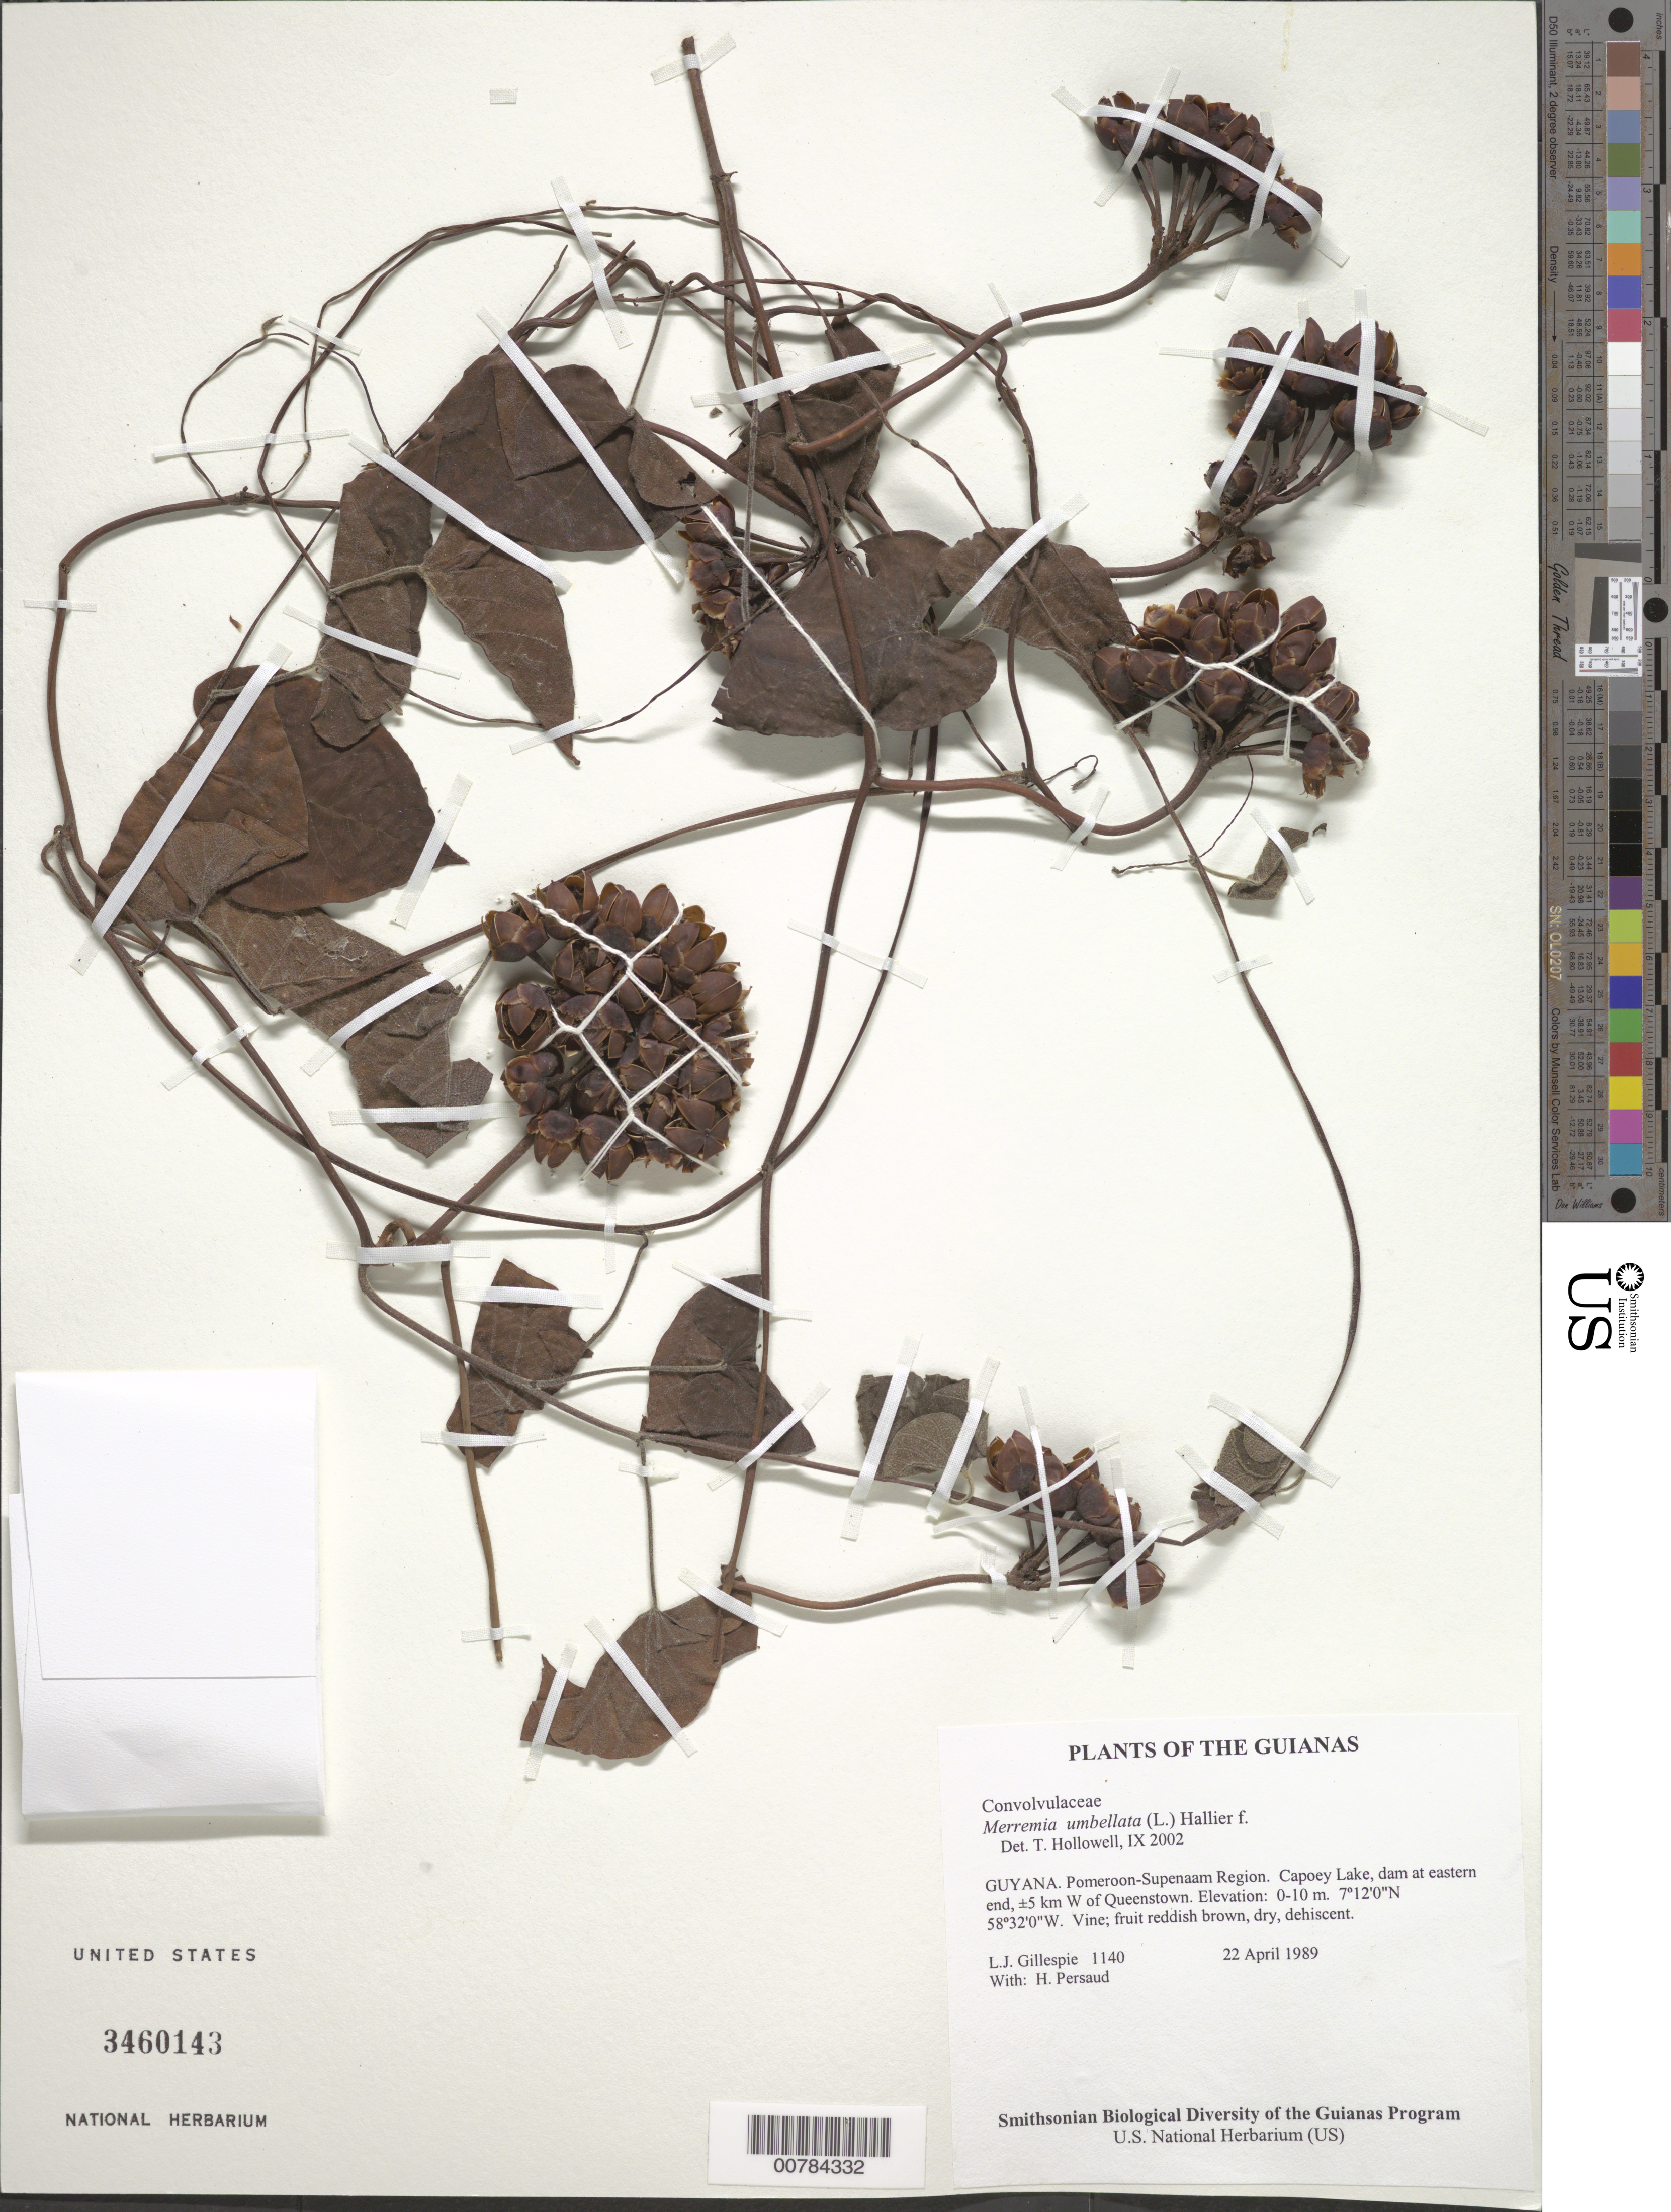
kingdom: Plantae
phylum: Tracheophyta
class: Magnoliopsida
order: Solanales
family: Convolvulaceae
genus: Camonea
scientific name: Camonea umbellata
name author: (L.) A. R. Simões & Staples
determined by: Strong, Mark T., (BOT), Smithsonian Institution - National Museum of Natural History (UNITED STATES)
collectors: L. J. Gillespie & H. Persaud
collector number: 1140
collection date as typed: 22 April 1989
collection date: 1989-04-22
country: Guyana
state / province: Pomeroon-Supenaam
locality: Capoey Lake, dam at eastern end, ±5 km W of Queenstown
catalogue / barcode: US 3460143